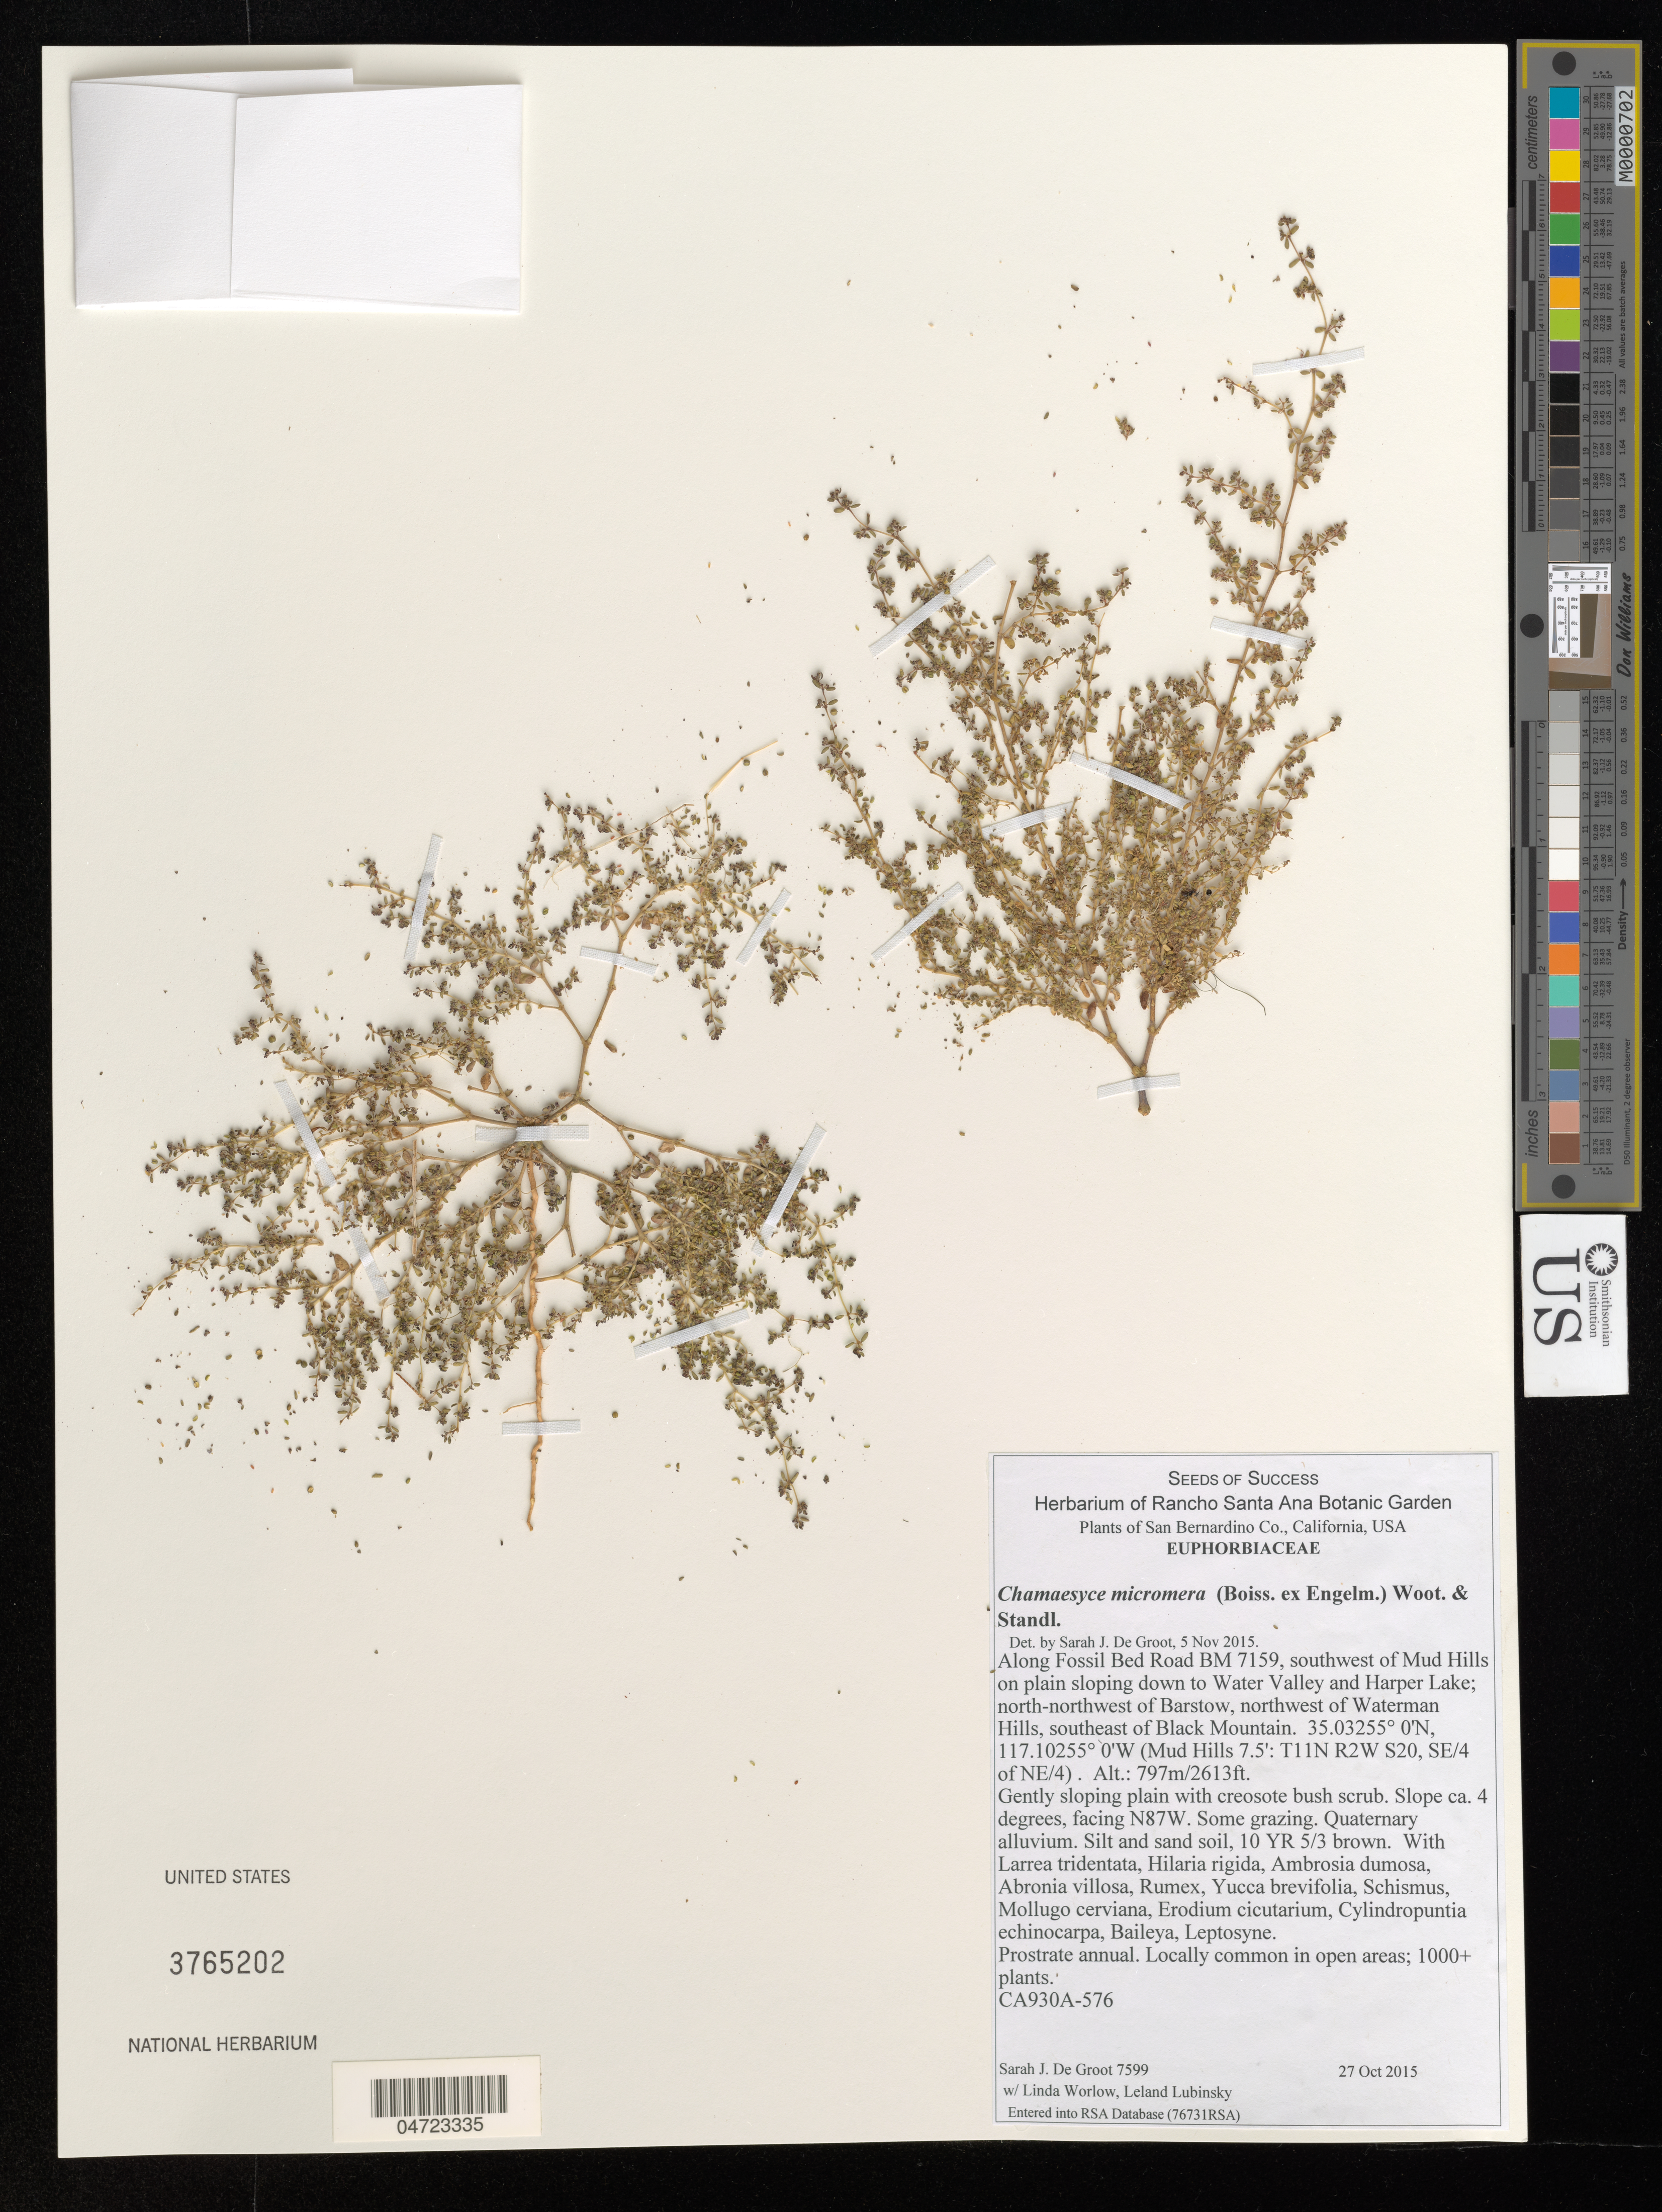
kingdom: Plantae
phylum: Tracheophyta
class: Magnoliopsida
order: Malpighiales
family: Euphorbiaceae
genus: Chamaesyce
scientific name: Chamaesyce micromera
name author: (Boiss. ex Engelm.) Wooton & Standl.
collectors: S. De Groot, L. Worlow & L. Lubinsky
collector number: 7599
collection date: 2015-10-27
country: United States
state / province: California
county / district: San Bernardino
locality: San Bernardino Co. Along Fossil Bed Road BM 7159, southwest of Mud Hills on plain sloping down to Water Valley and Harper Lake; north-northwest of Barstow, northwest of Waterman Hills, southeast of Black Mountain. (Mud Hills 7.5': T11N R2W S20, SE/4 of NE/4).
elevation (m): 797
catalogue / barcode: US 3765202